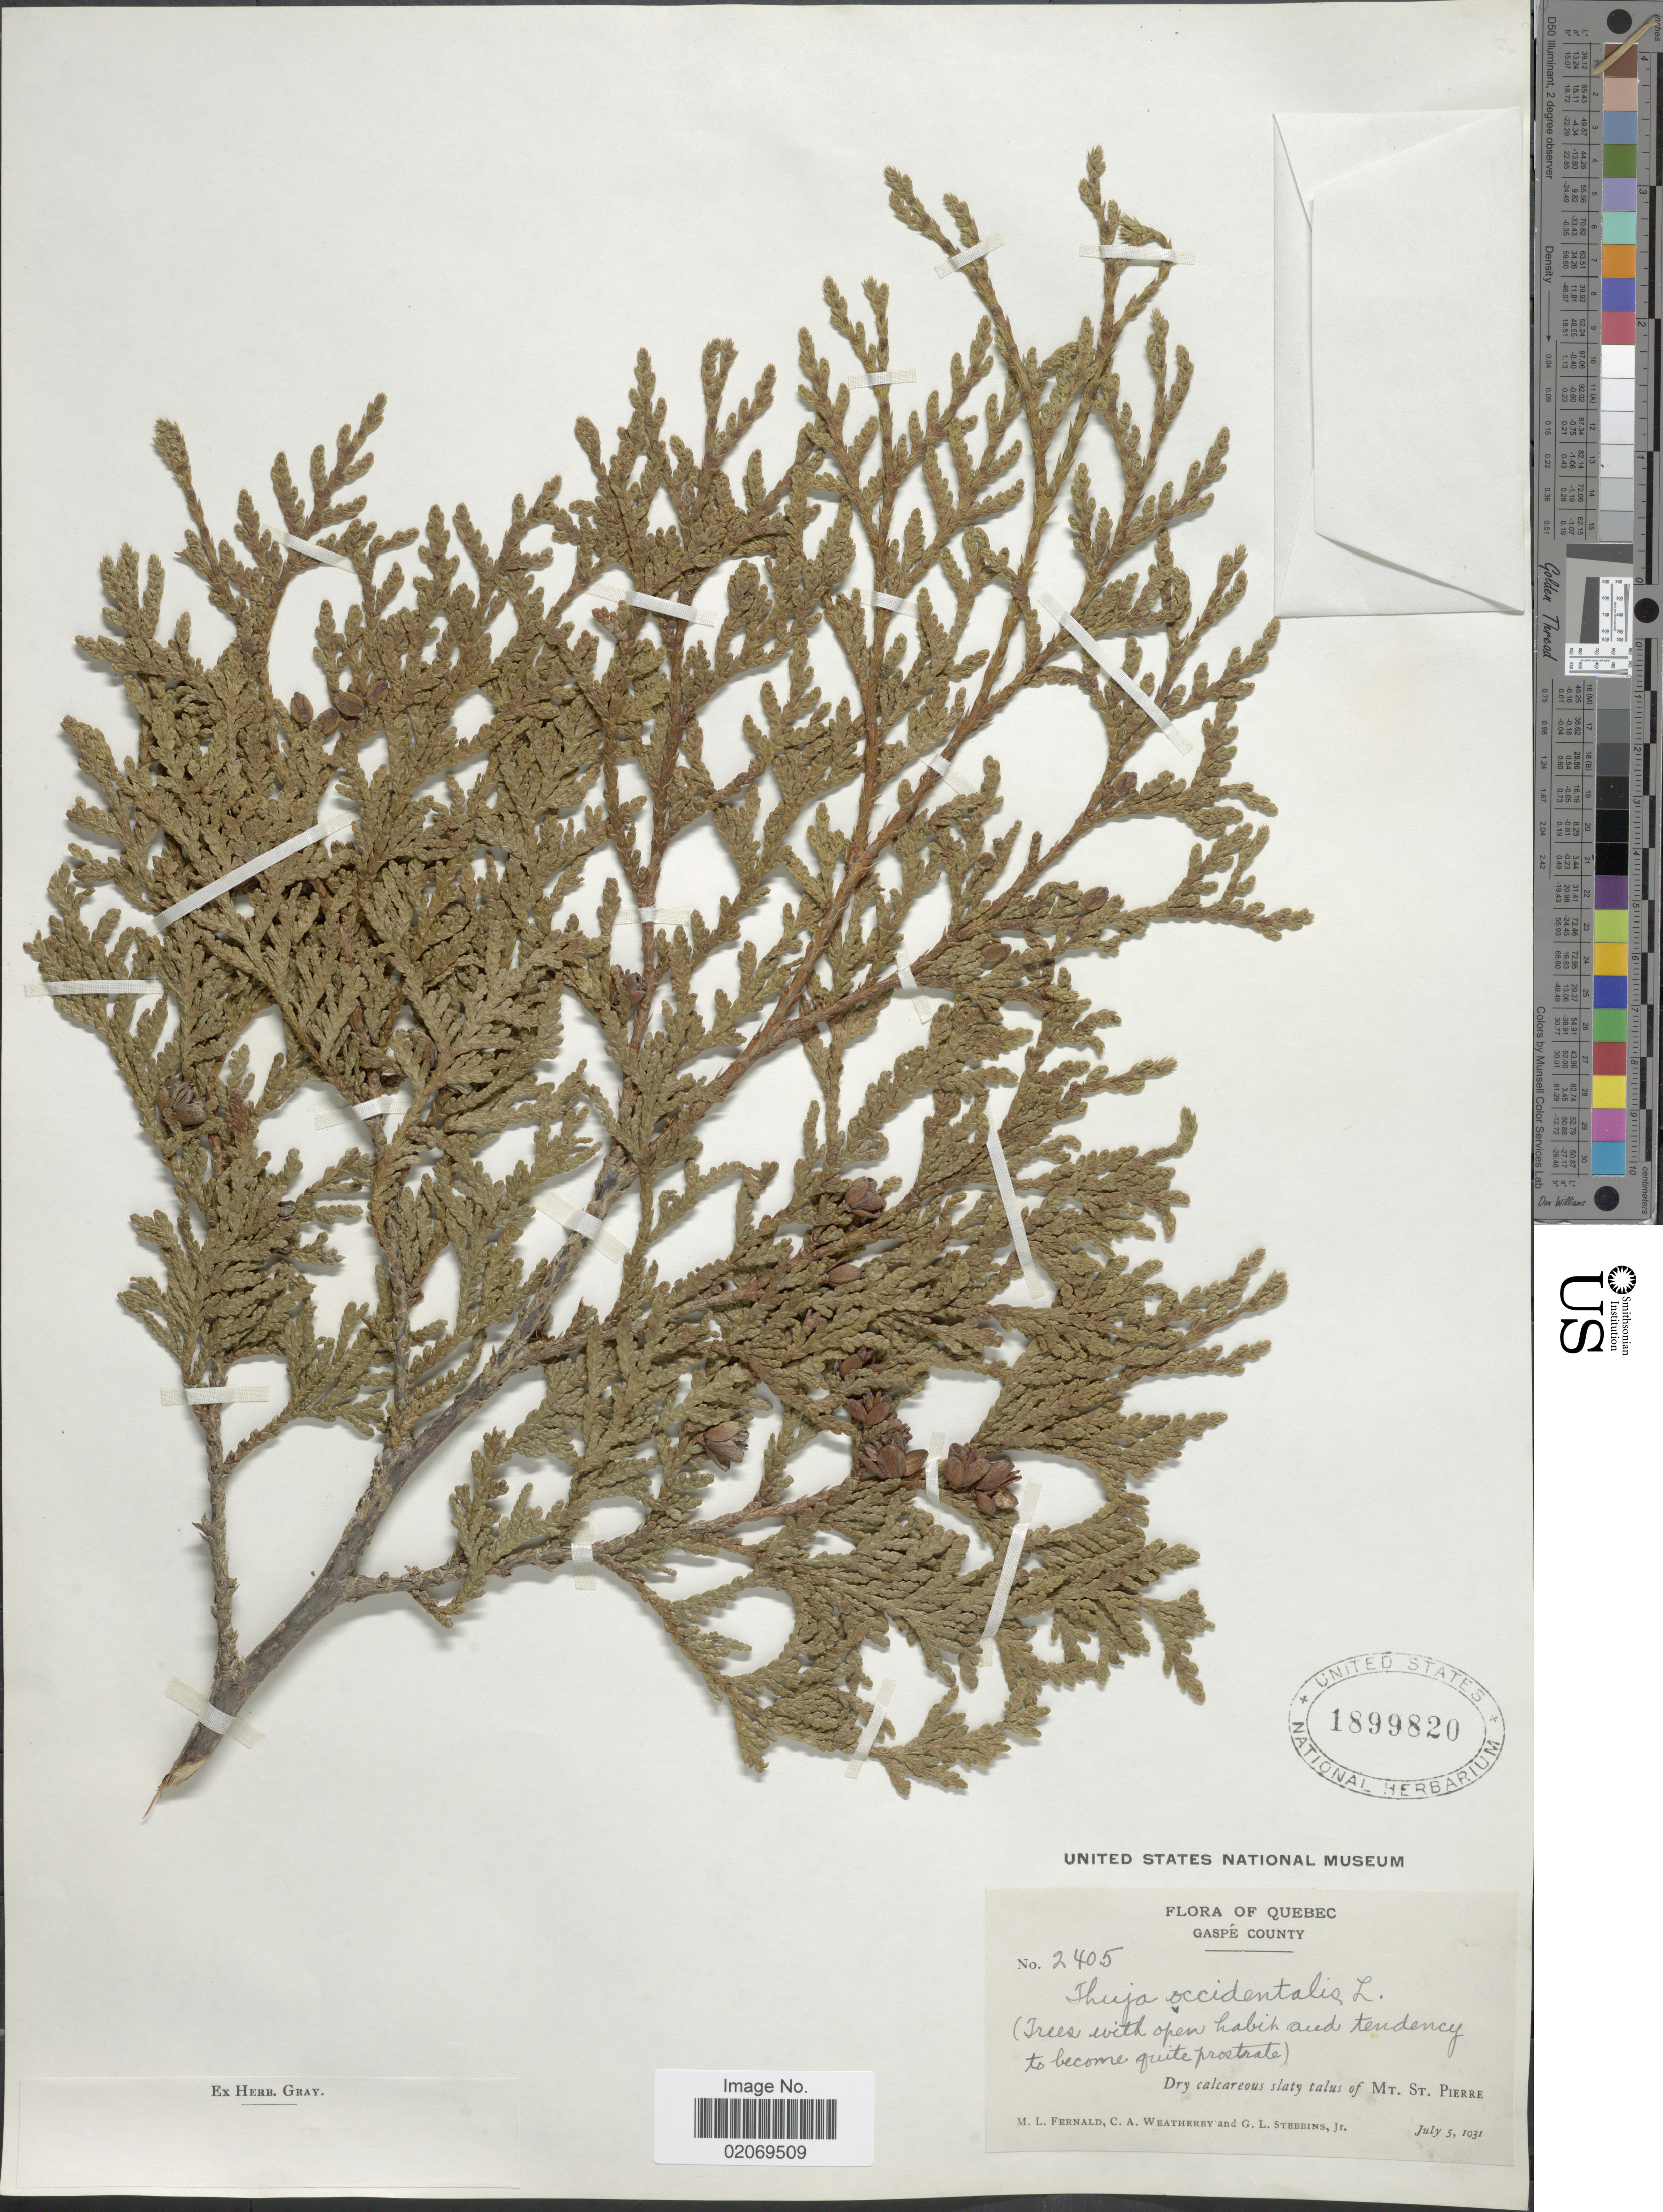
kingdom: Plantae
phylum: Tracheophyta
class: Pinopsida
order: Pinales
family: Cupressaceae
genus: Thuja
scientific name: Thuja occidentalis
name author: L.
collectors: M. L. Fernald, C. A. Weatherby & G. L. Stebbins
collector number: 2405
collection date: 1931-07-05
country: Canada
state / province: Quebec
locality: Gaspé County, Dry calcareous slaty talus of Mt St Pierre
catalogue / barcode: US 1899820